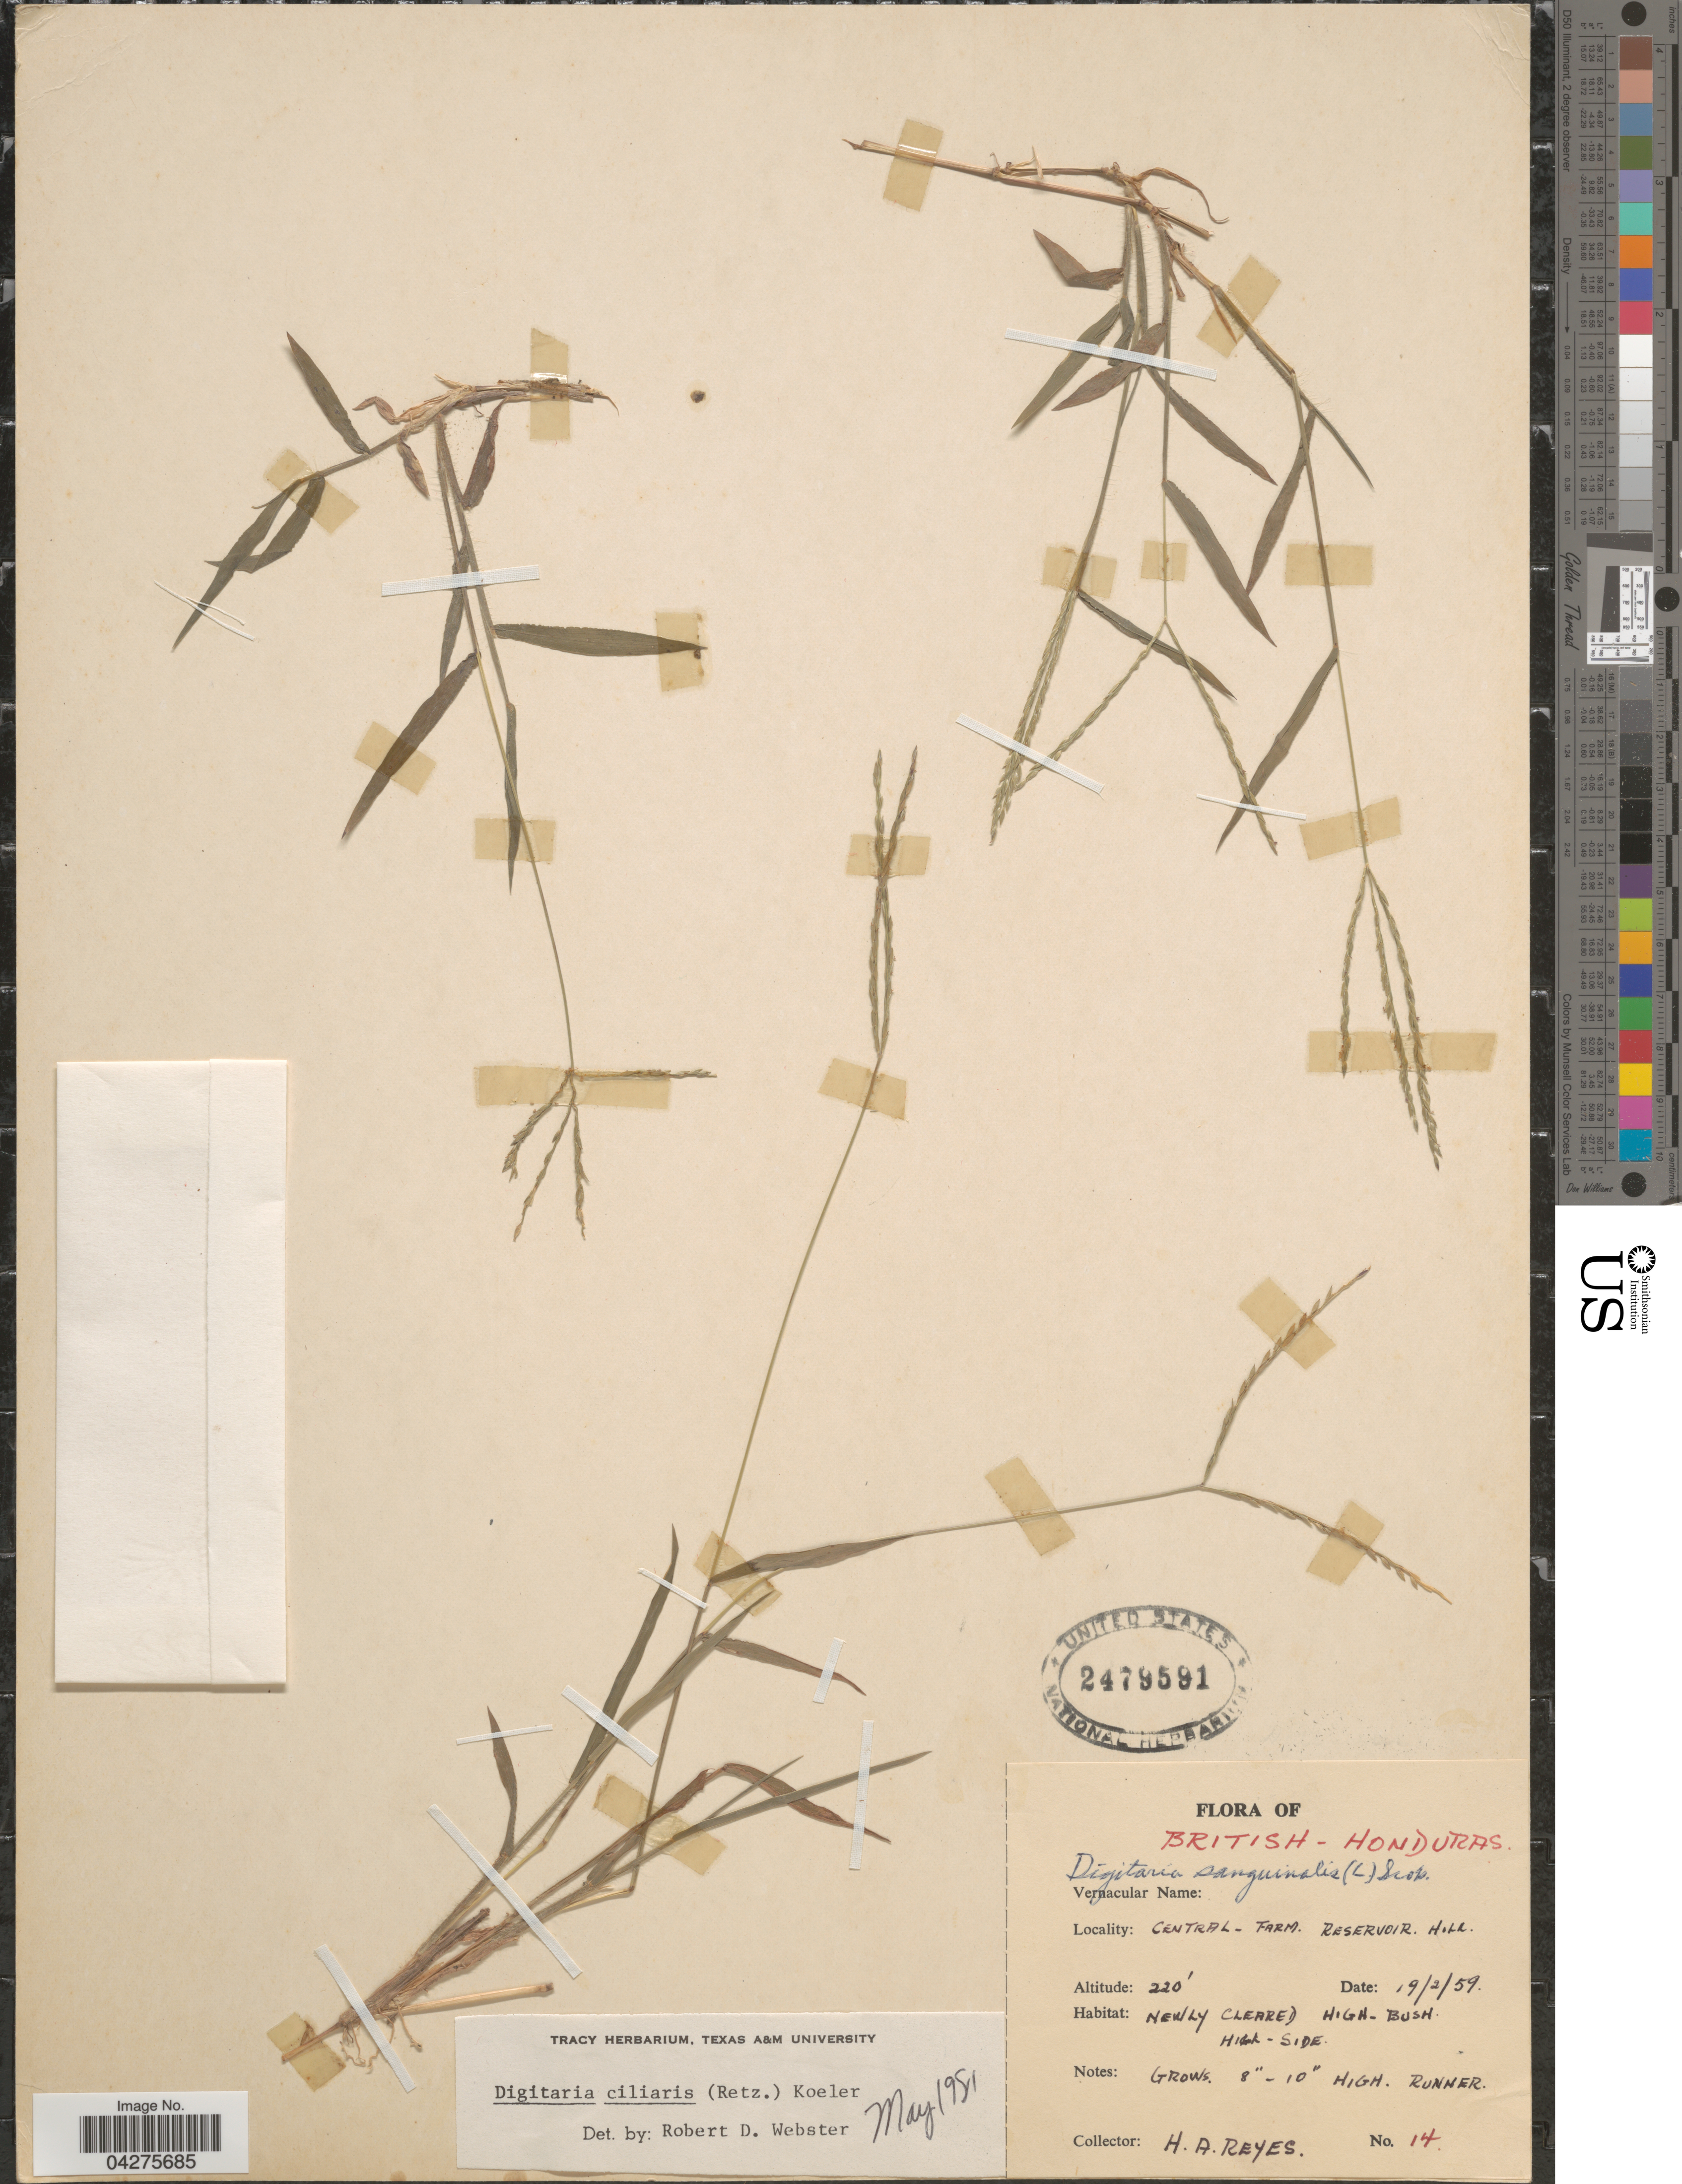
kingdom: Plantae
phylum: Tracheophyta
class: Liliopsida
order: Poales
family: Poaceae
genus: Digitaria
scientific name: Digitaria ciliaris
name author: (Retz.) Koeler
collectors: H. Reyes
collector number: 14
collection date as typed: Transcribed d/m/y: 19/2/59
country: Belize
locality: British Honduras. Central Farm. Reservoir Hill.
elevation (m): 67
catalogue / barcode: US 2479591